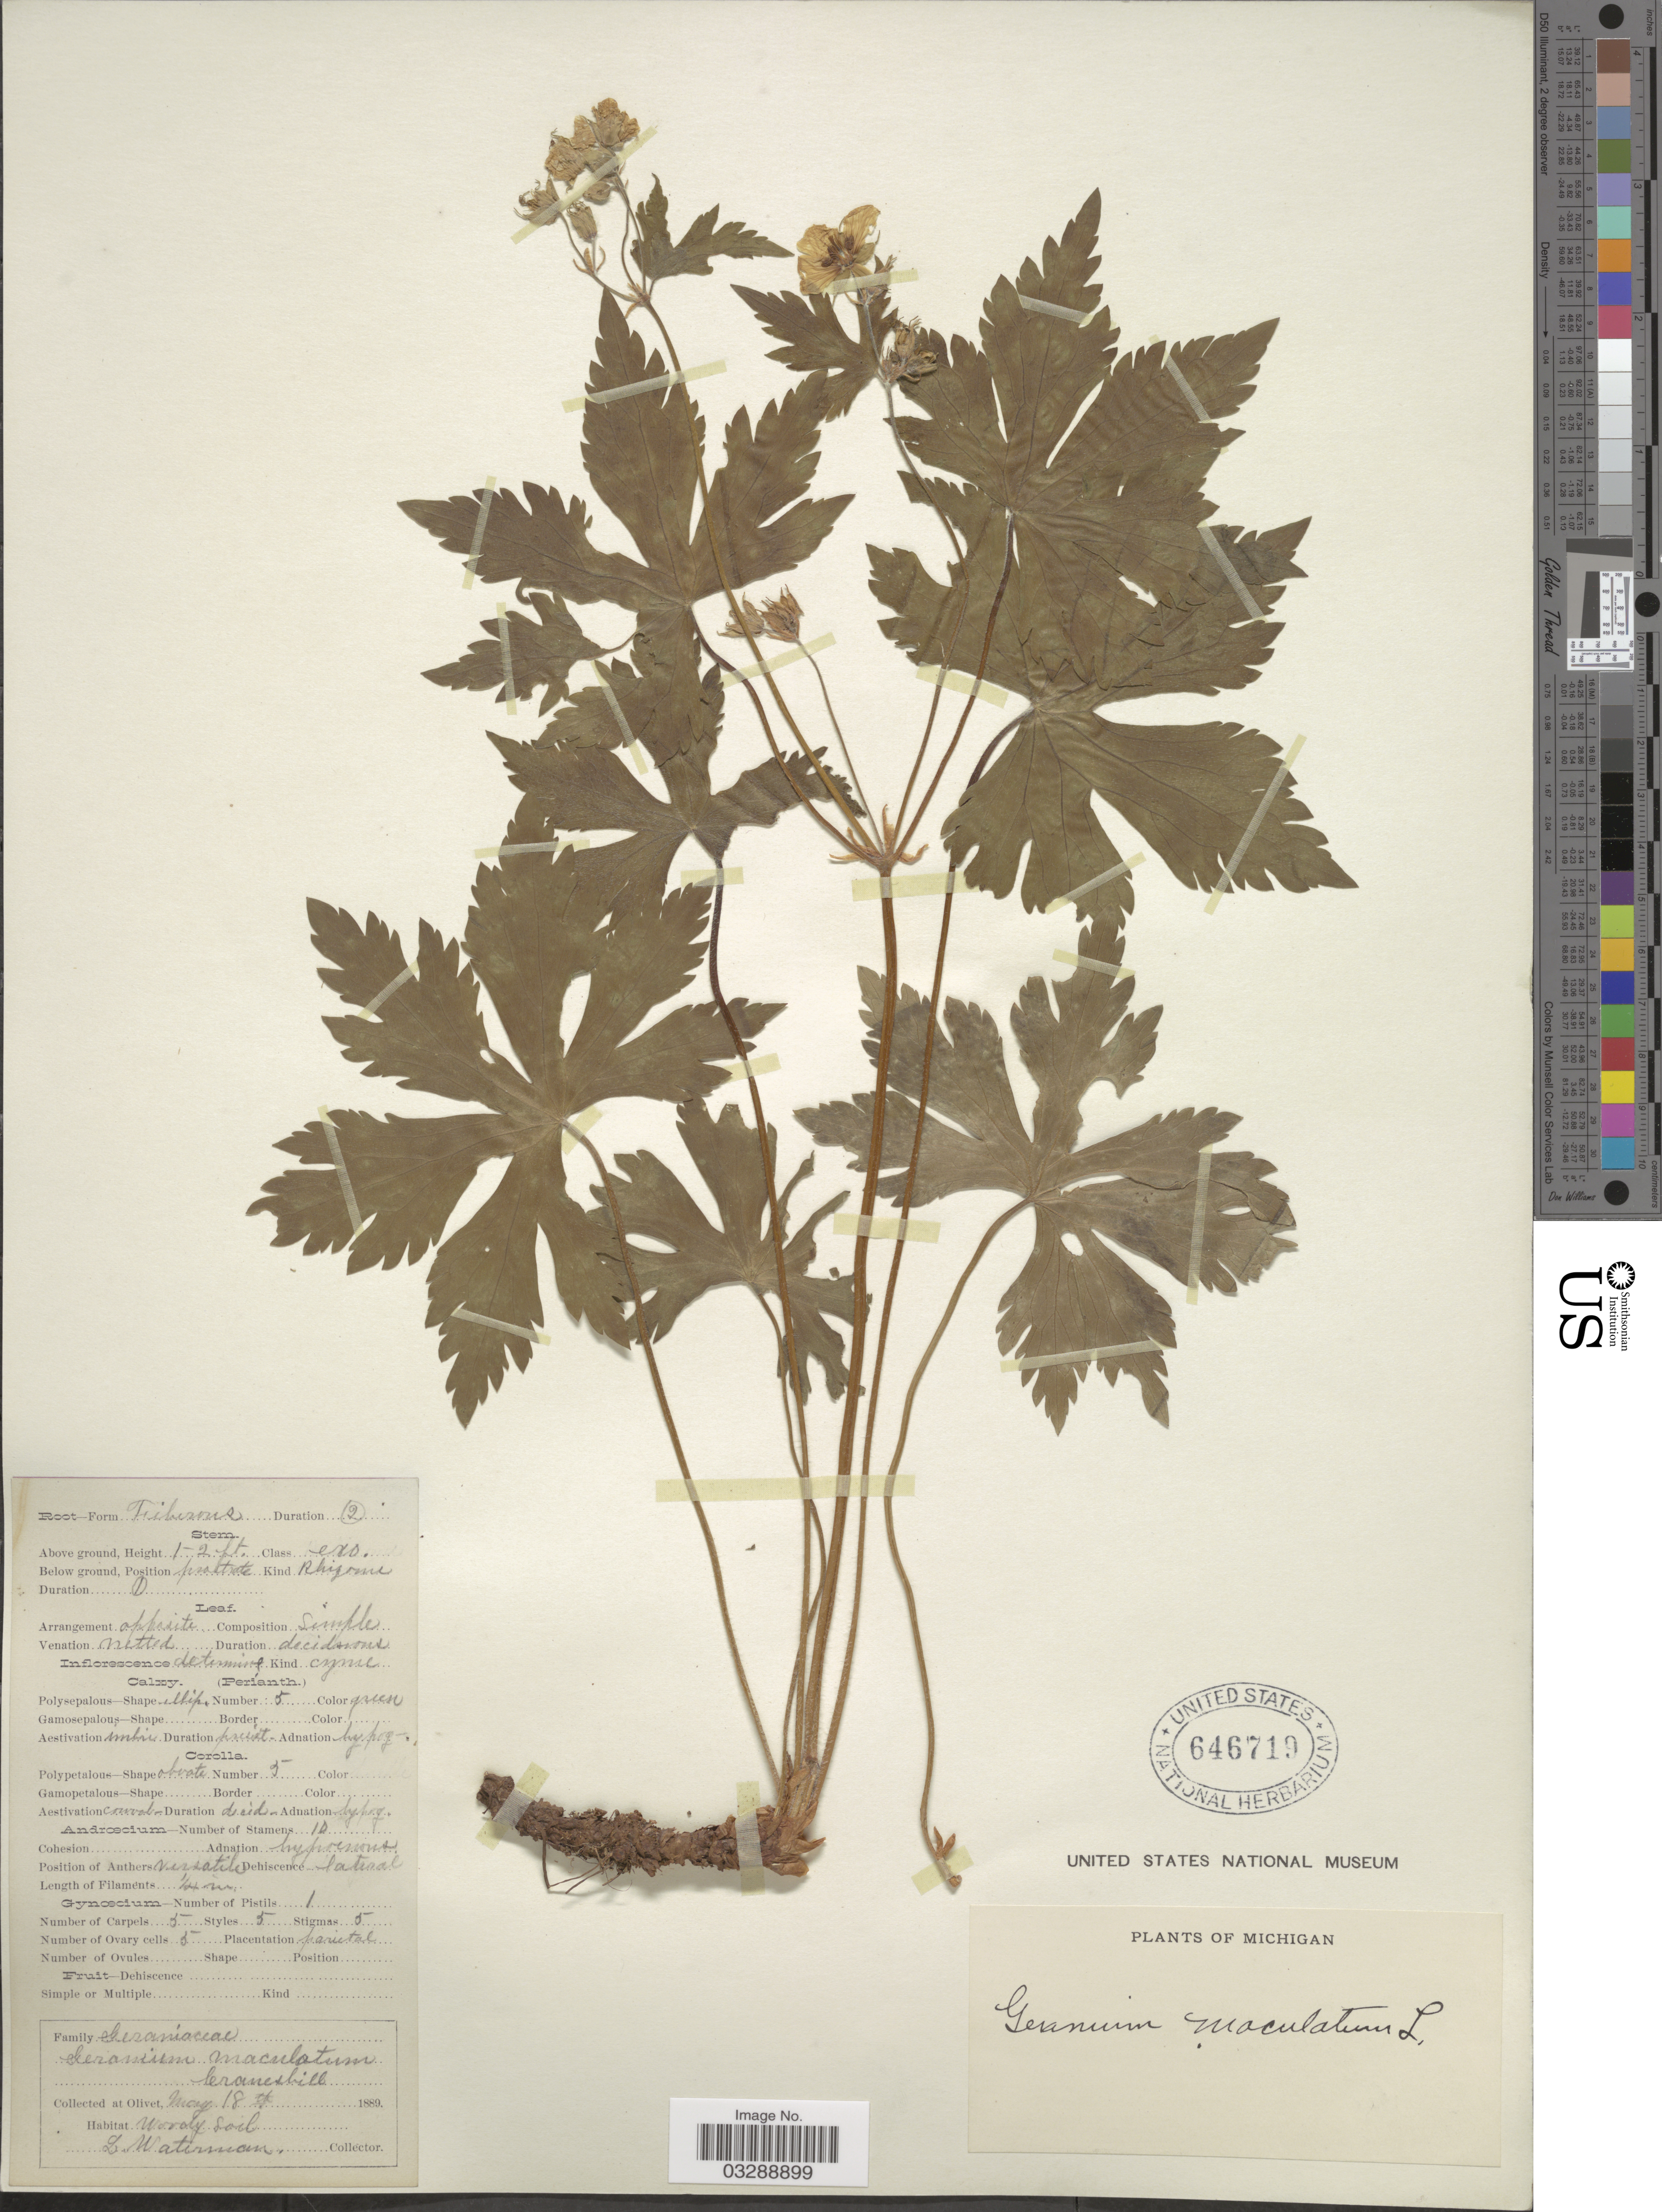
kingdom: Plantae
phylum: Tracheophyta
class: Magnoliopsida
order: Geraniales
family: Geraniaceae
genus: Geranium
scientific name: Geranium maculatum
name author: L.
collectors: L. Waterman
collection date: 1889-05-18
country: United States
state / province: Michigan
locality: Olivet.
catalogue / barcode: US 646719